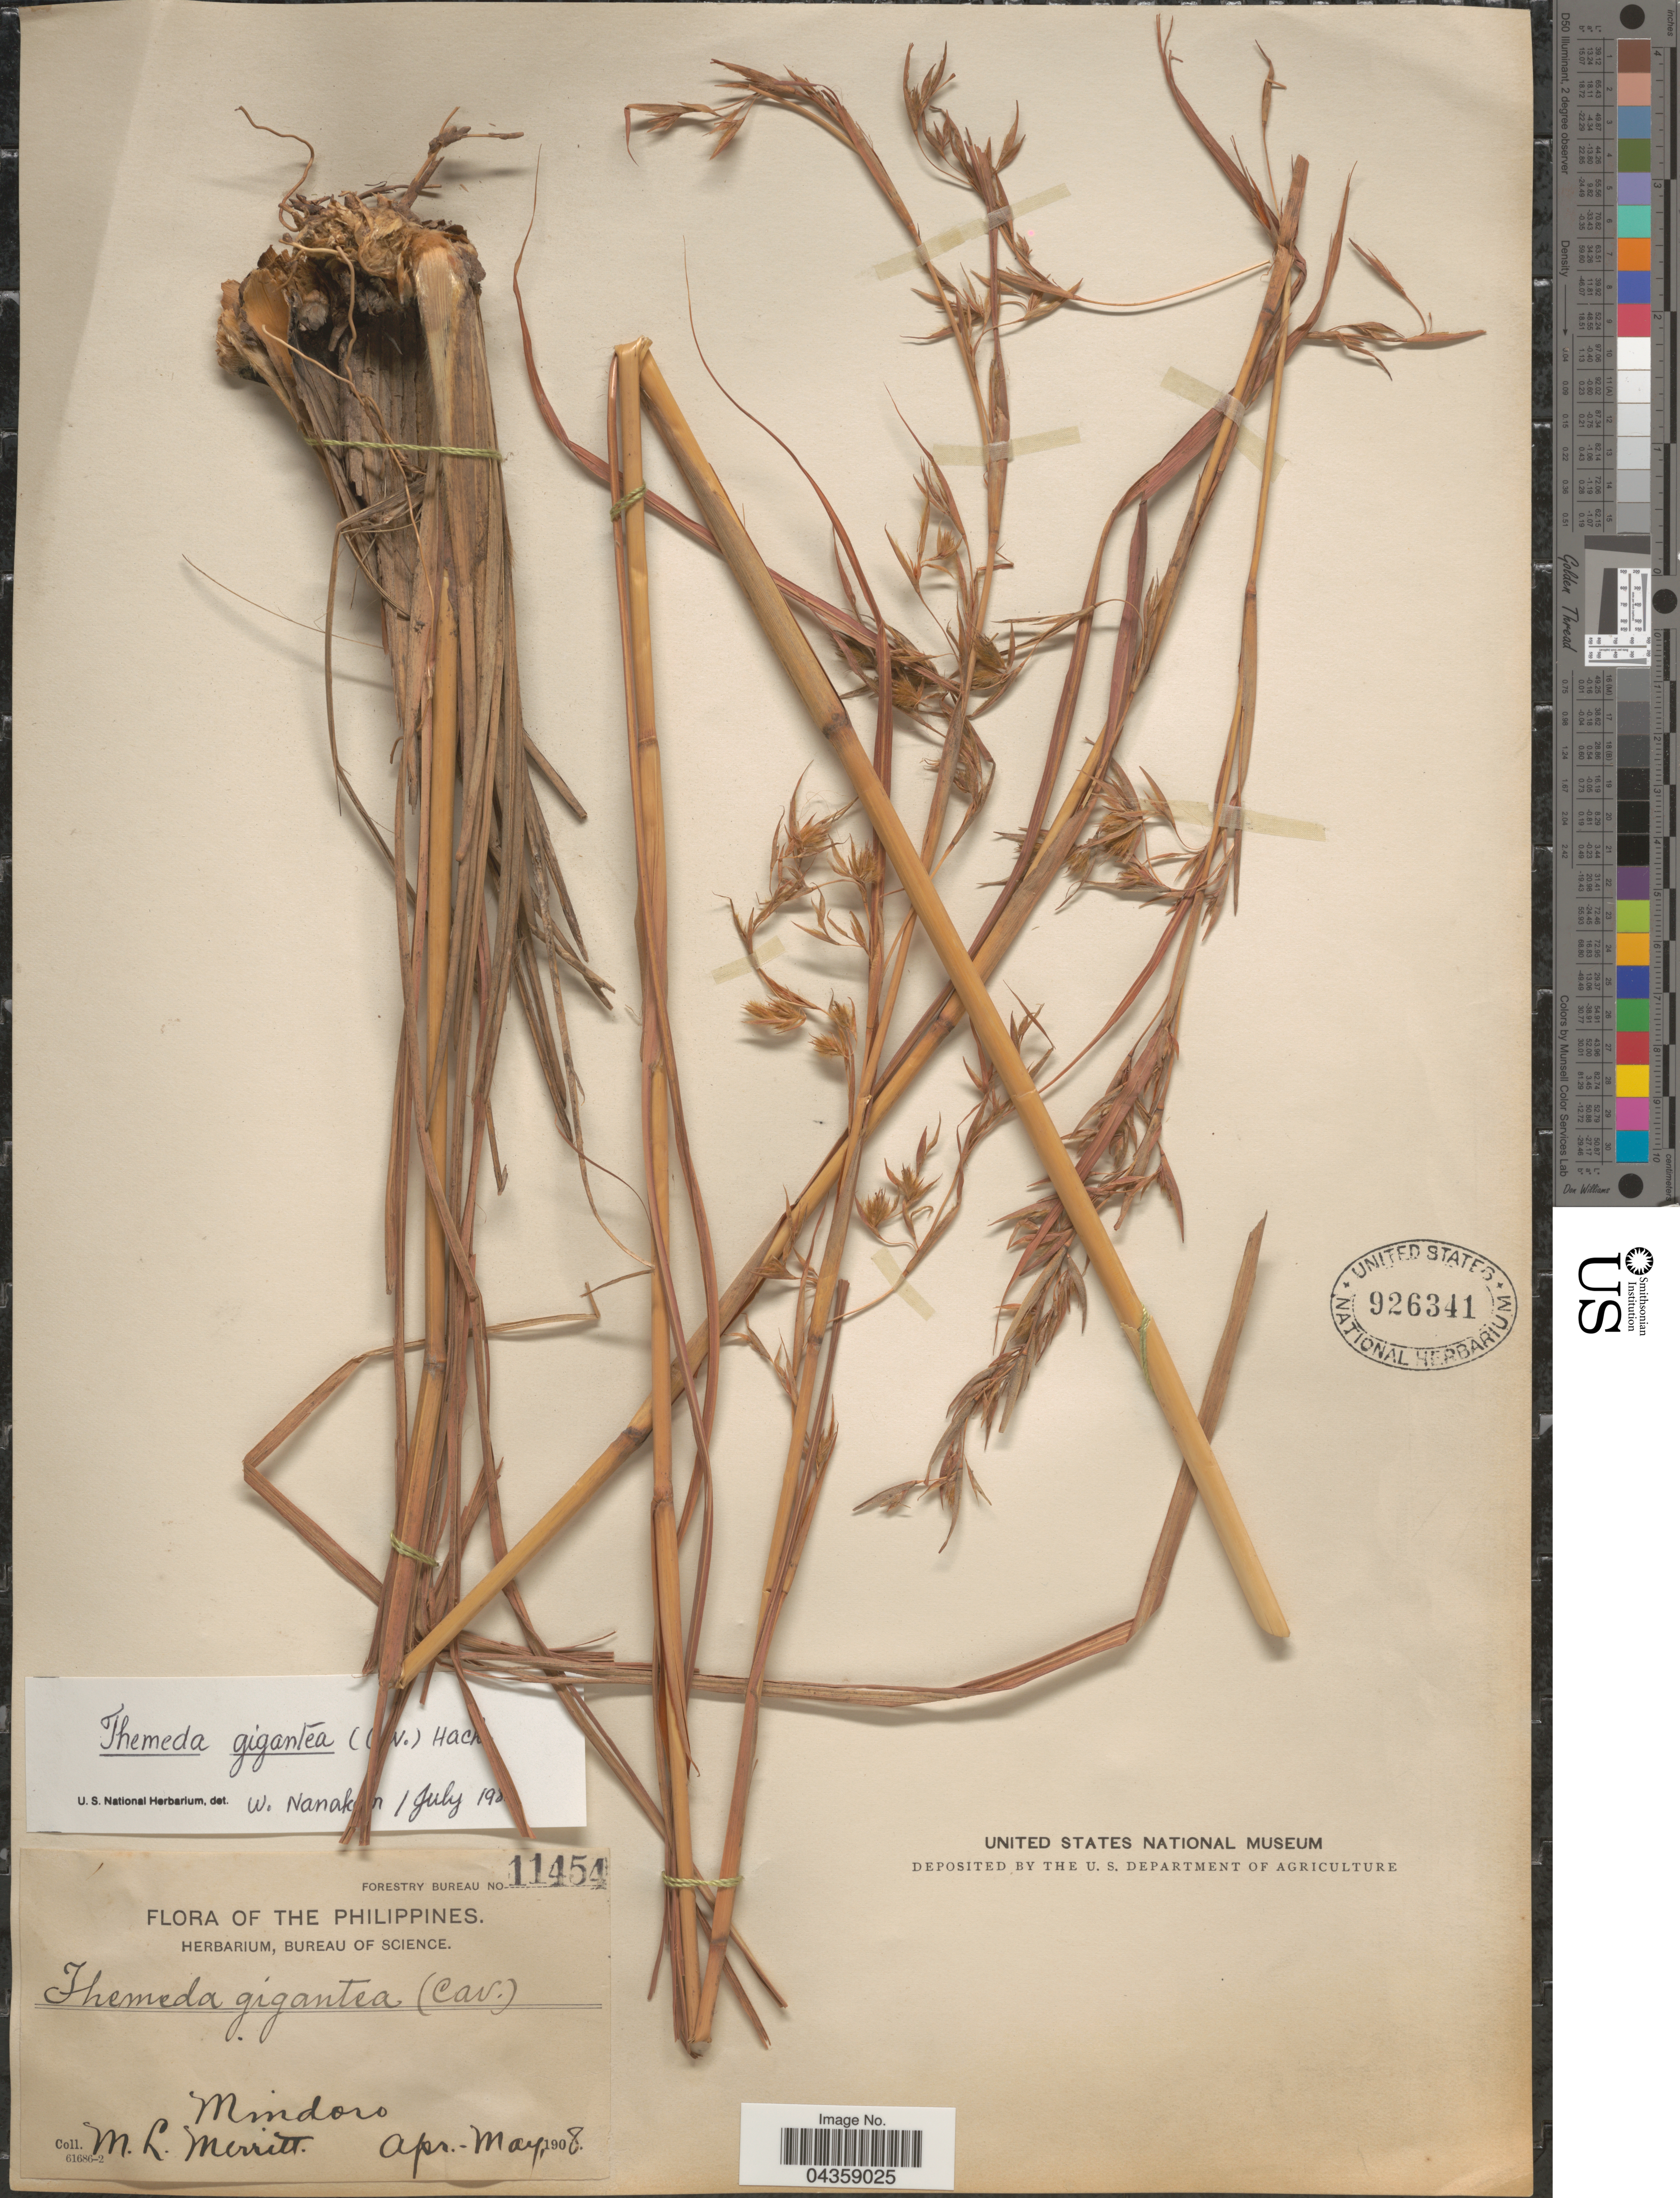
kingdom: Plantae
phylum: Tracheophyta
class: Liliopsida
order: Poales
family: Poaceae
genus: Themeda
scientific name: Themeda gigantea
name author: Hack.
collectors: M. L. Merritt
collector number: Forestry Bureau 11454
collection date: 1908-04/1908-05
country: Philippines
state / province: Mimaropa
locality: Mindoro.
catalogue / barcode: US 926341